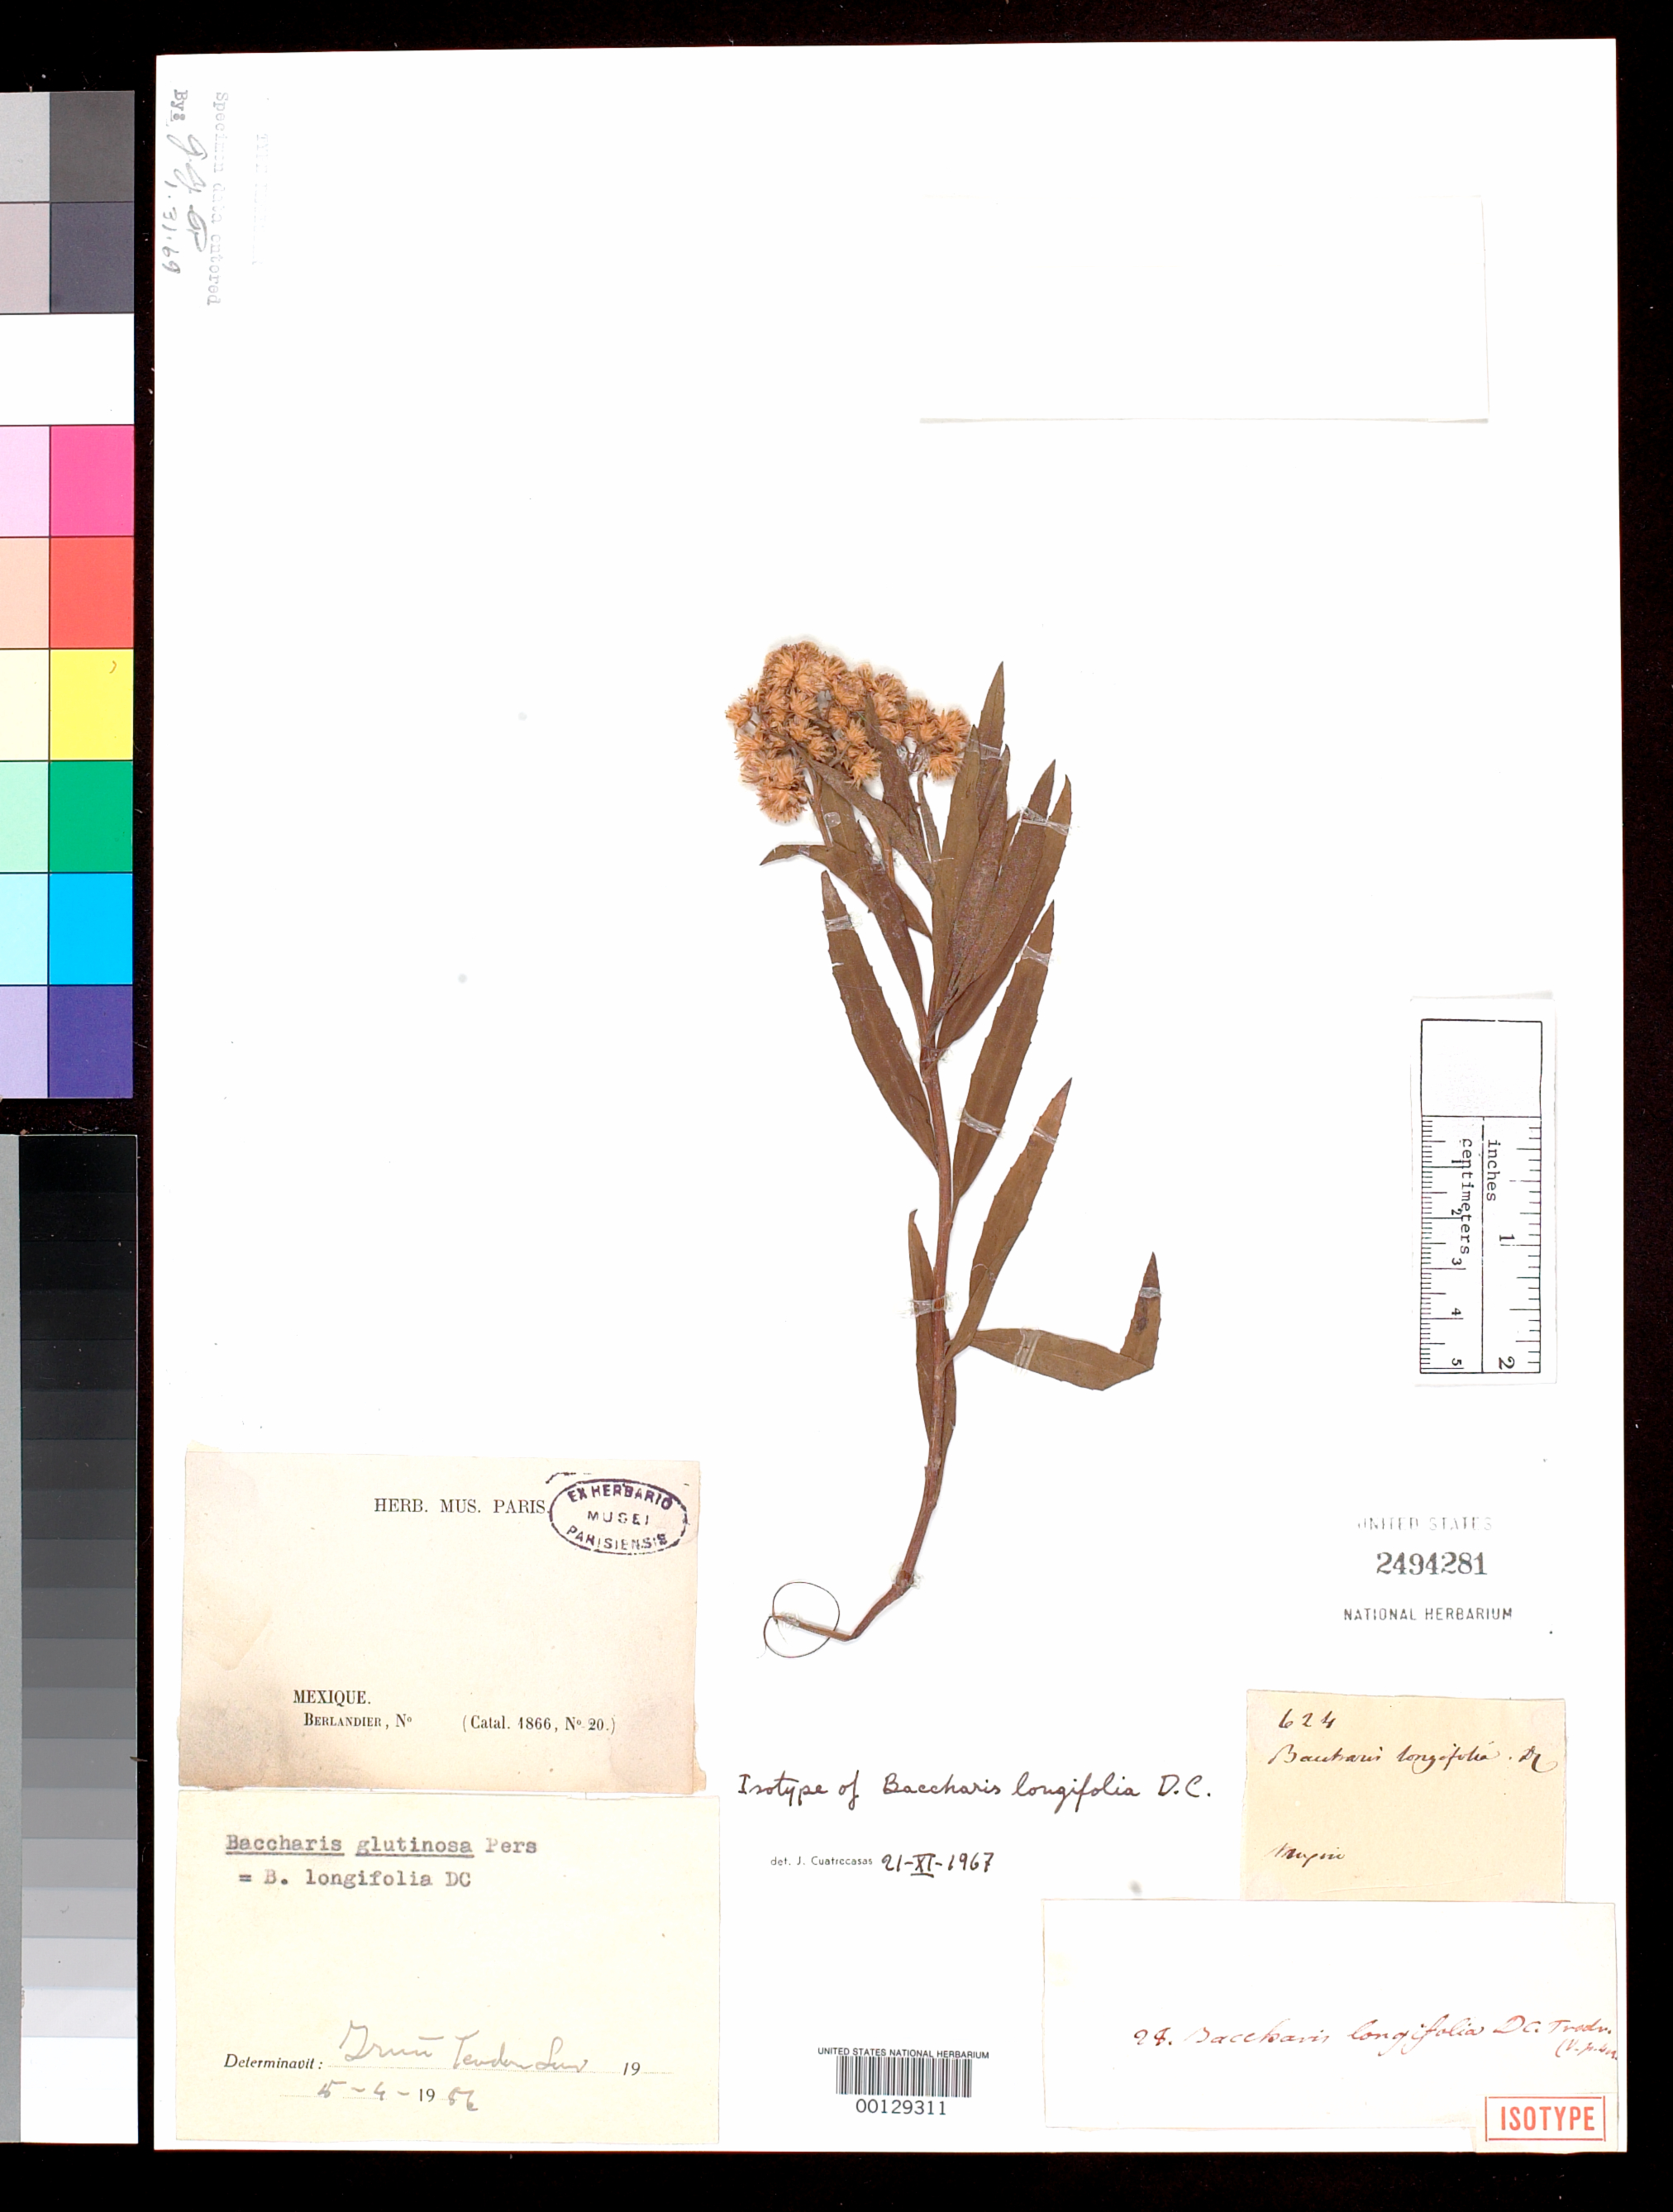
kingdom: Plantae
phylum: Tracheophyta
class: Magnoliopsida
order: Asterales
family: Asteraceae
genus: Baccharis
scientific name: Baccharis longifolia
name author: DC.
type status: Syntype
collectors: J. L. Berlandier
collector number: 624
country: Mexico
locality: E of Monserrat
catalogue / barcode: US 2494281